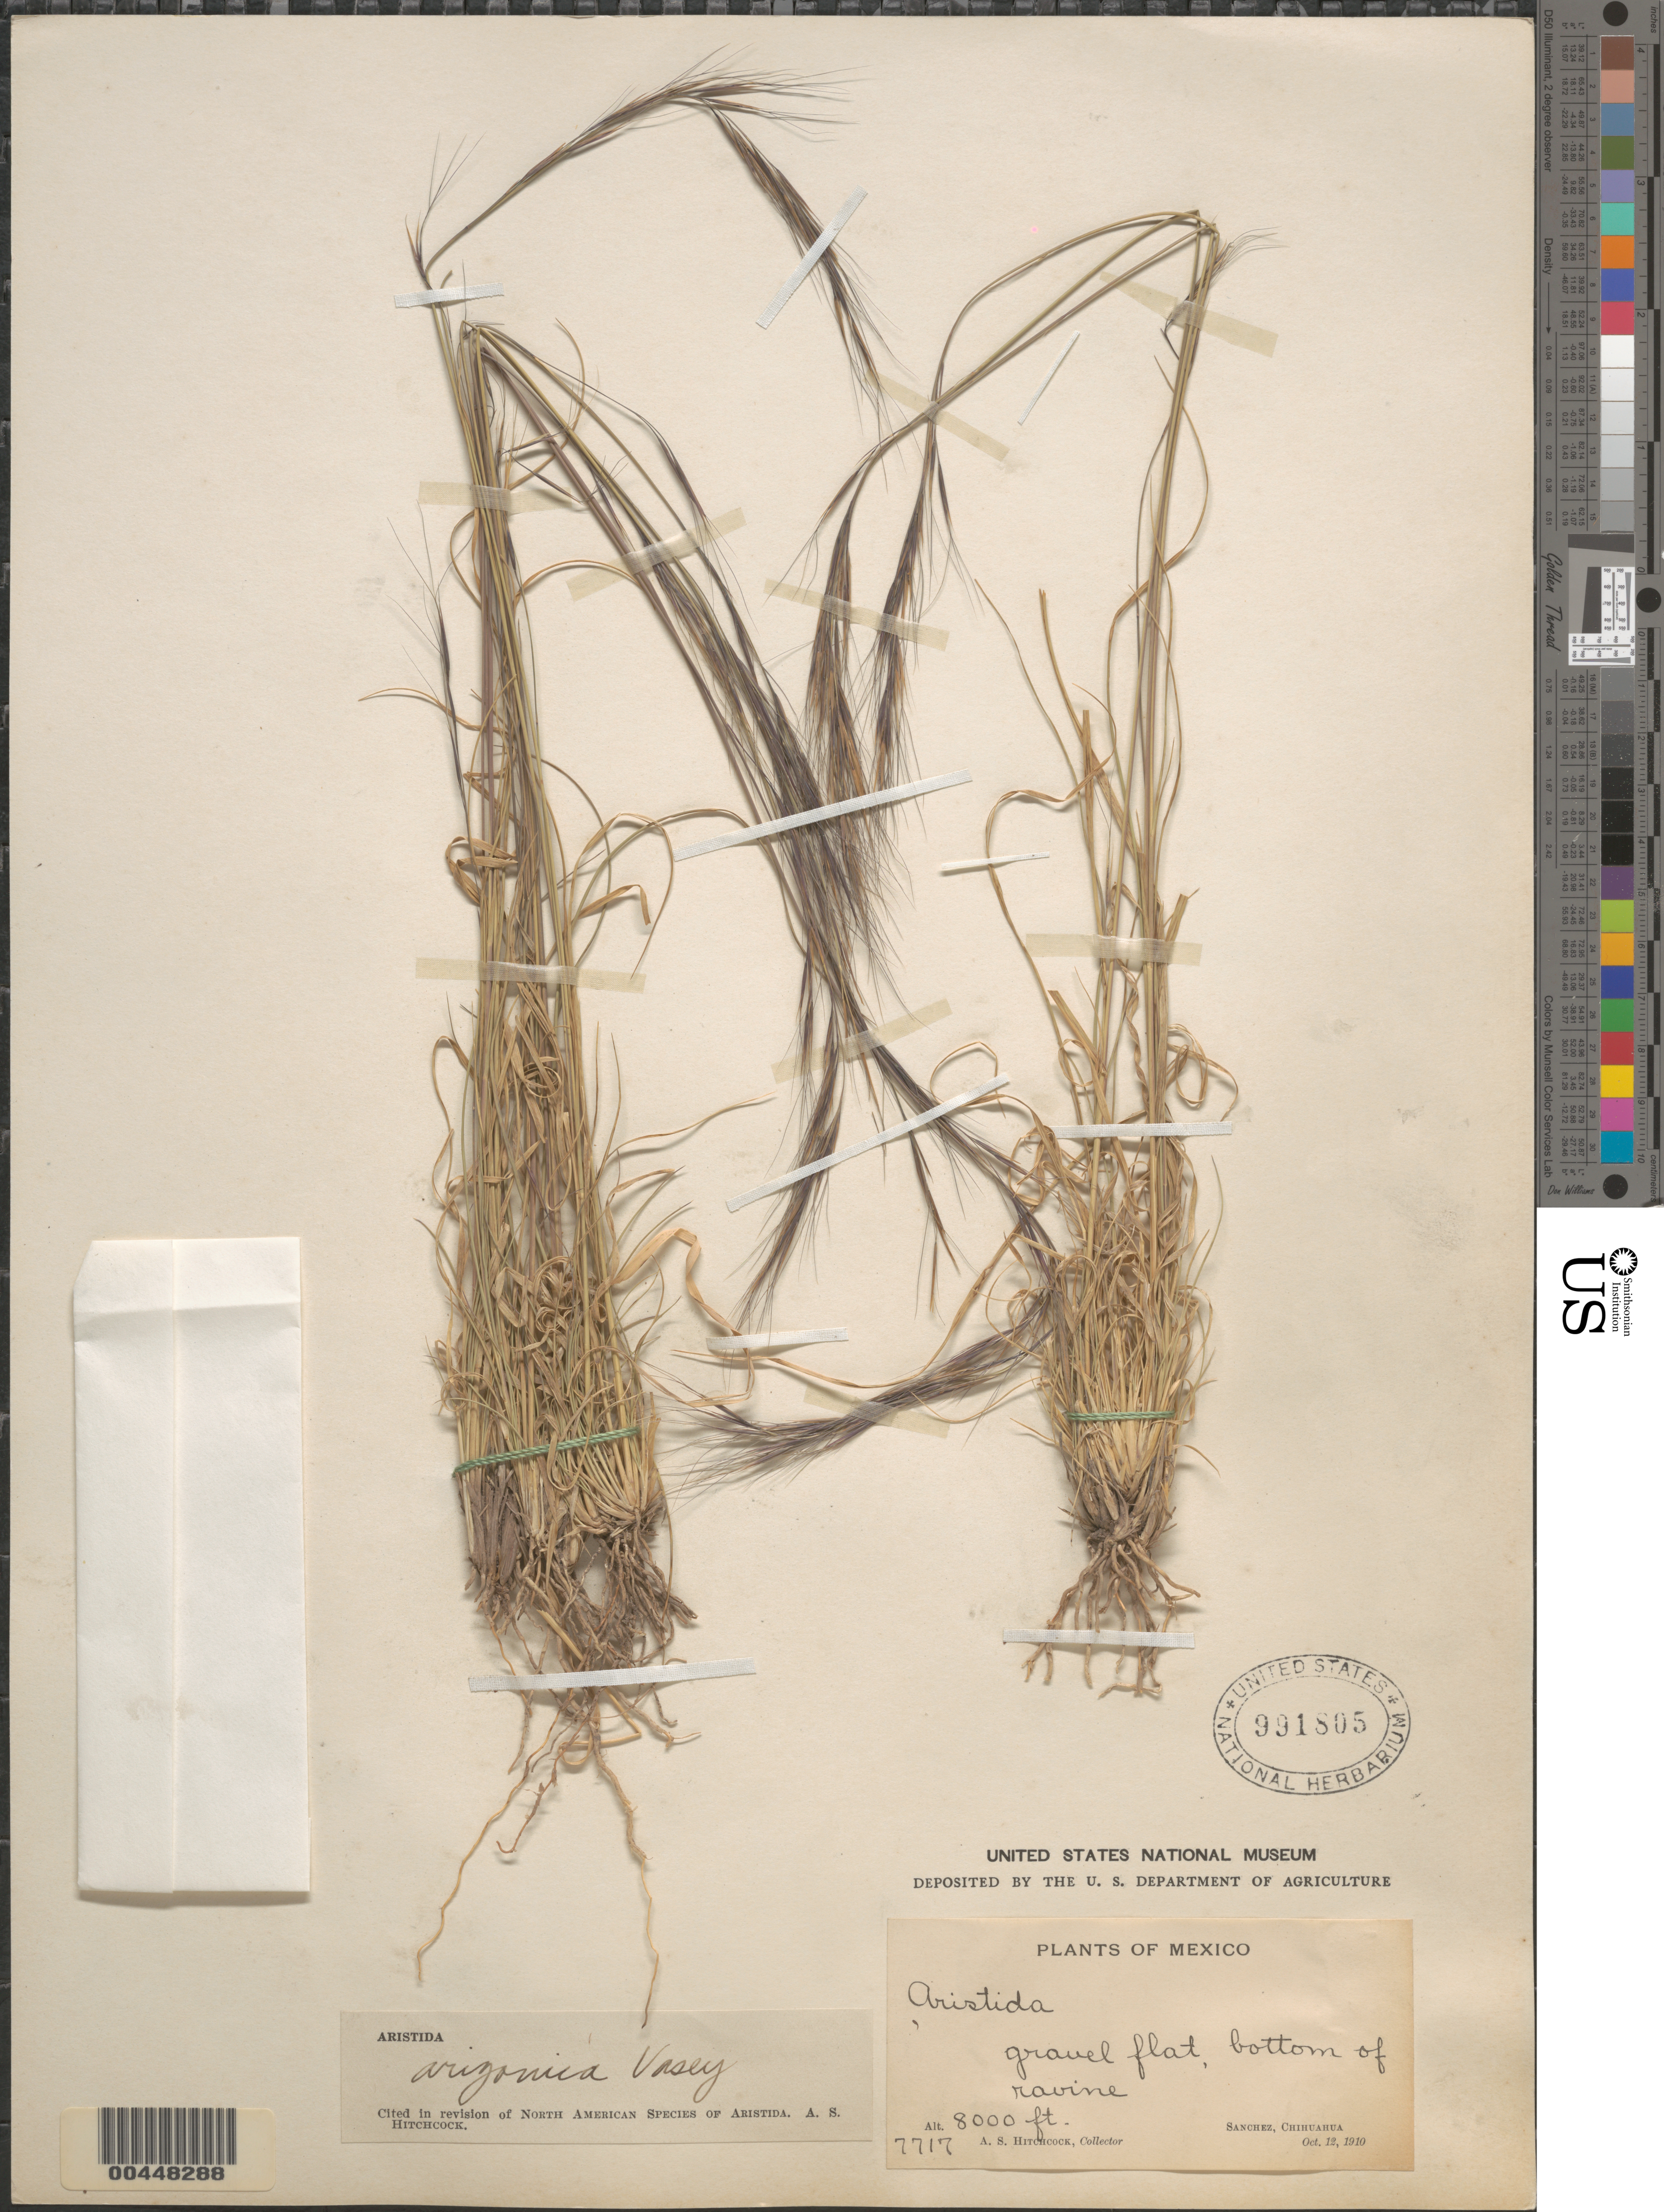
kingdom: Plantae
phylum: Tracheophyta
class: Liliopsida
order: Poales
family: Poaceae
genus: Aristida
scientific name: Aristida arizonica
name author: Vasey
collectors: A. S. Hitchcock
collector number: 7717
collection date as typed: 12 Oct 1910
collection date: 1910-10-12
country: Mexico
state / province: Chihuahua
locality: Sanchez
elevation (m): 2438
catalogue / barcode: US 991805